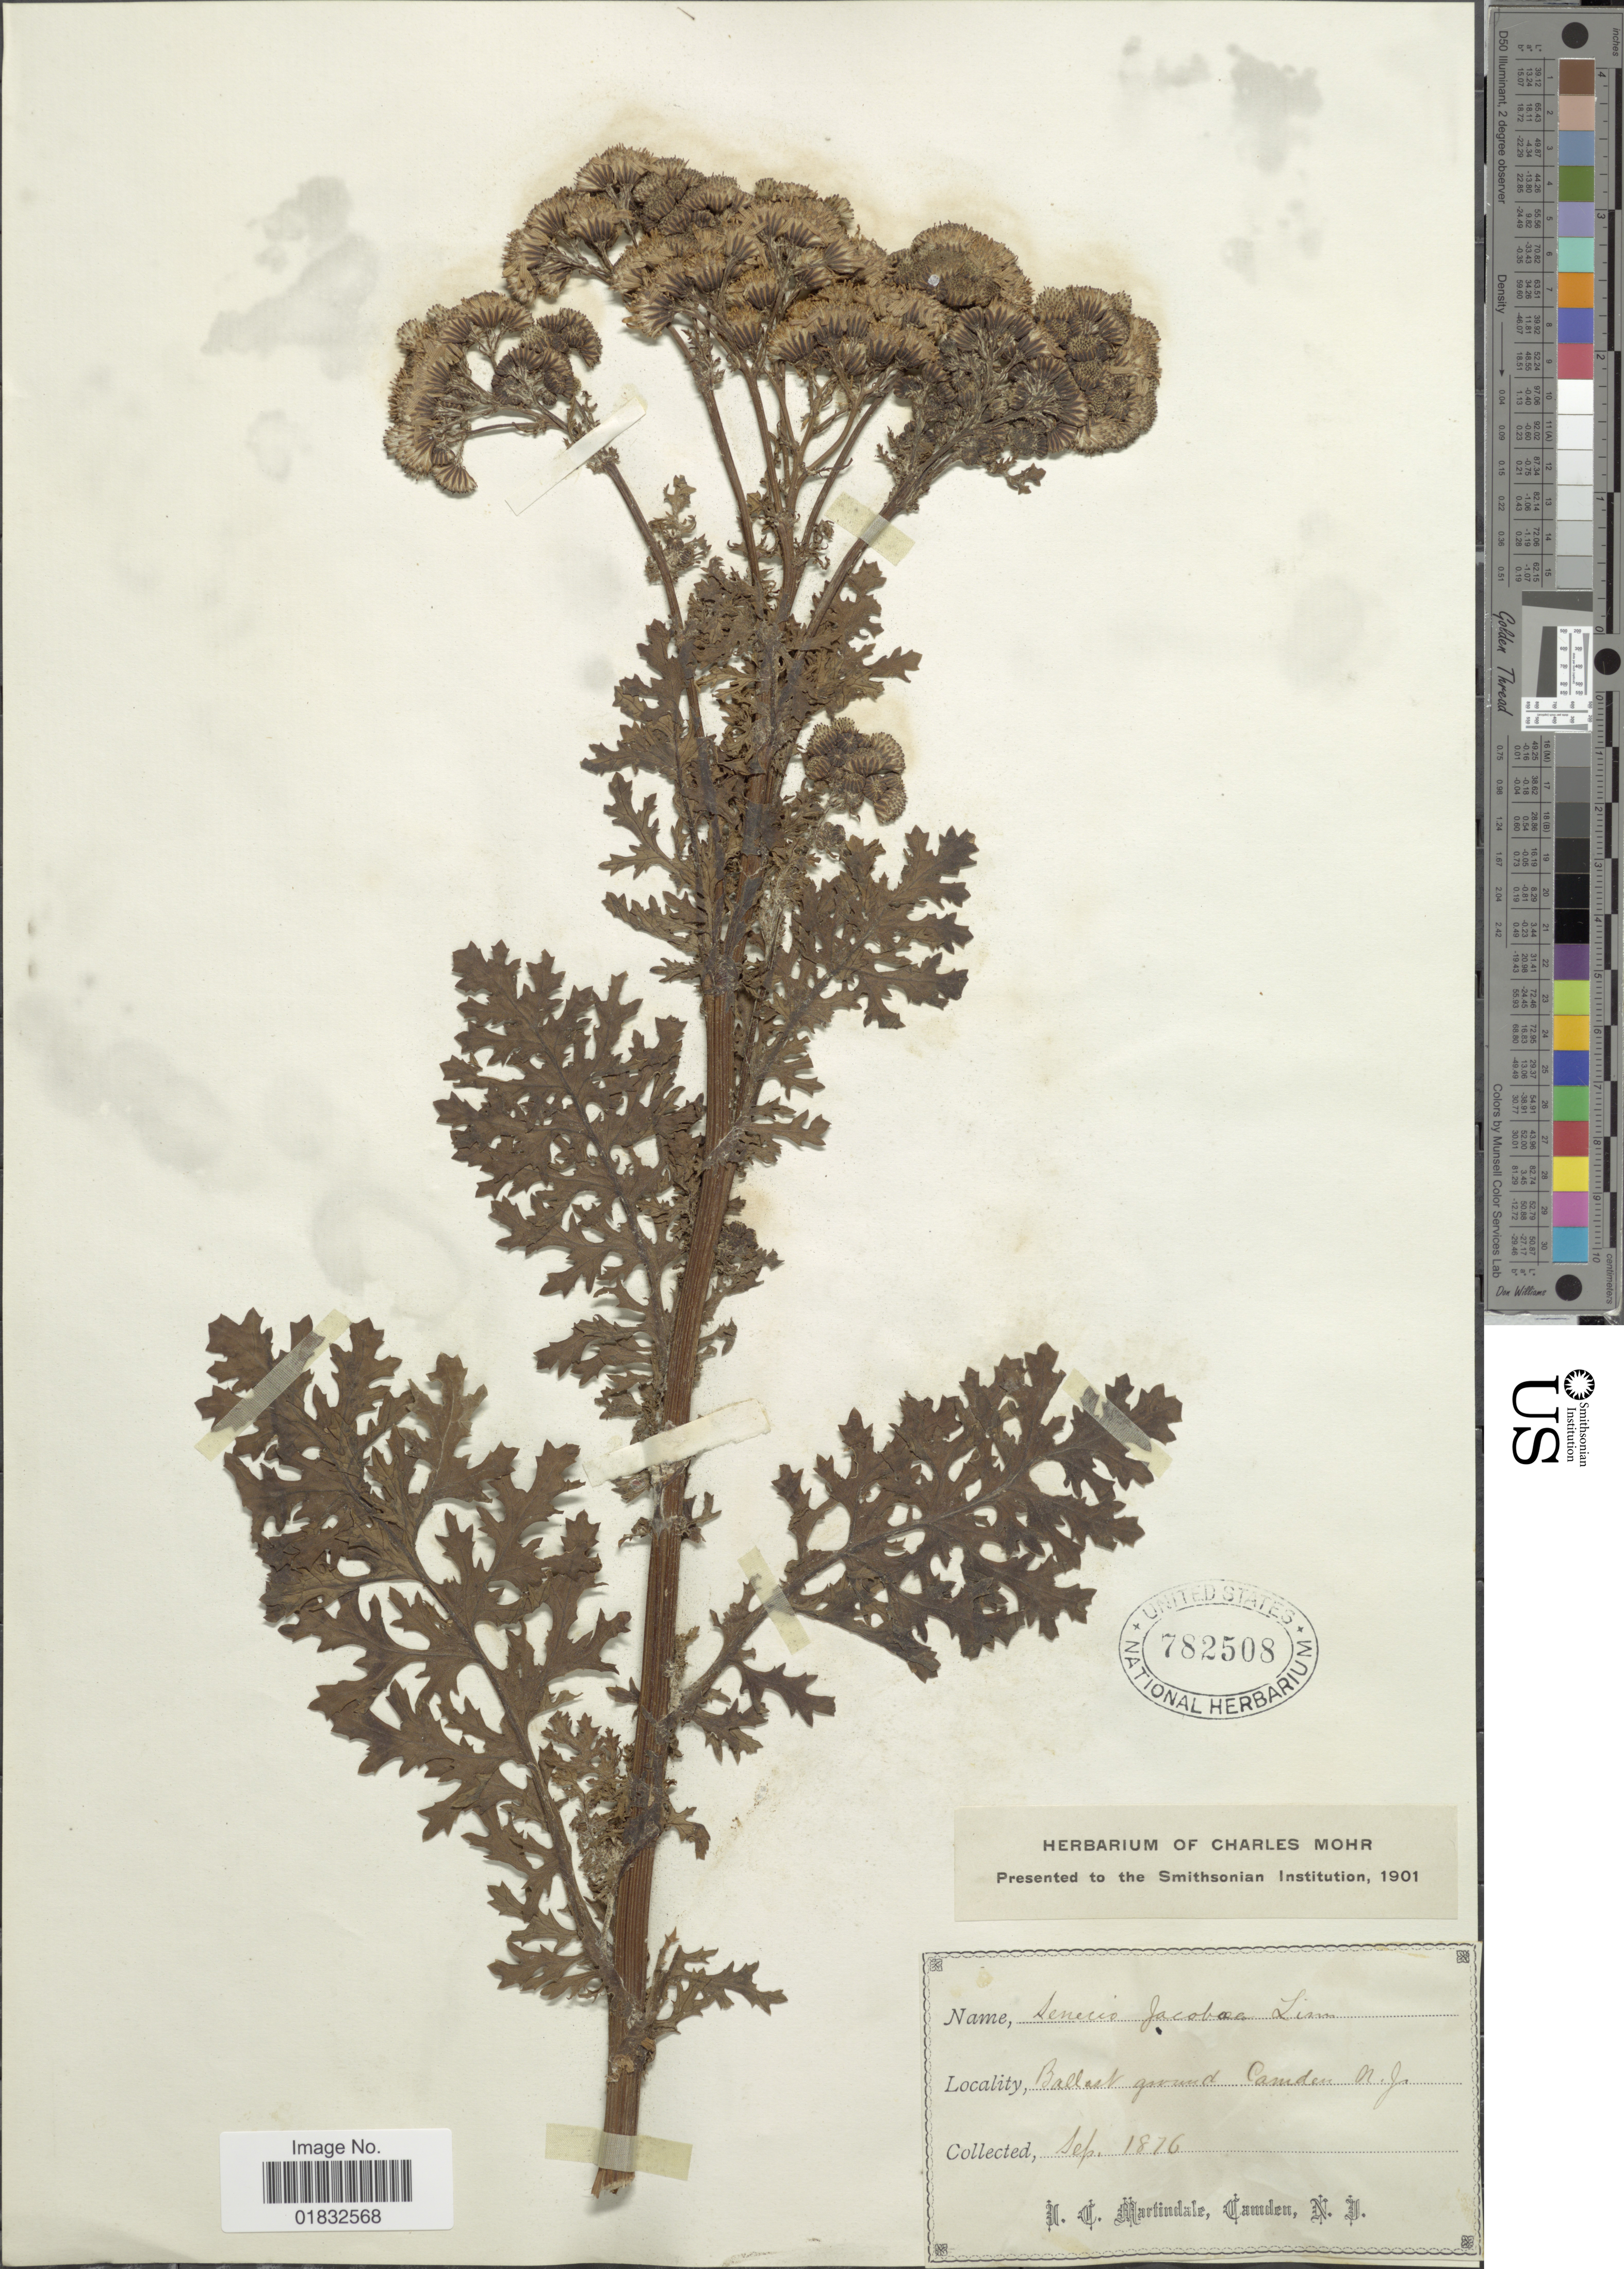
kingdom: Plantae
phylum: Tracheophyta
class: Magnoliopsida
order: Asterales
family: Asteraceae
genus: Jacobaea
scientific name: Jacobaea vulgaris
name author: Gaertn.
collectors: I. C. Martindale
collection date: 1876-09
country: United States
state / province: New Jersey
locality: Ballast ground Camden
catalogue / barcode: US 782508